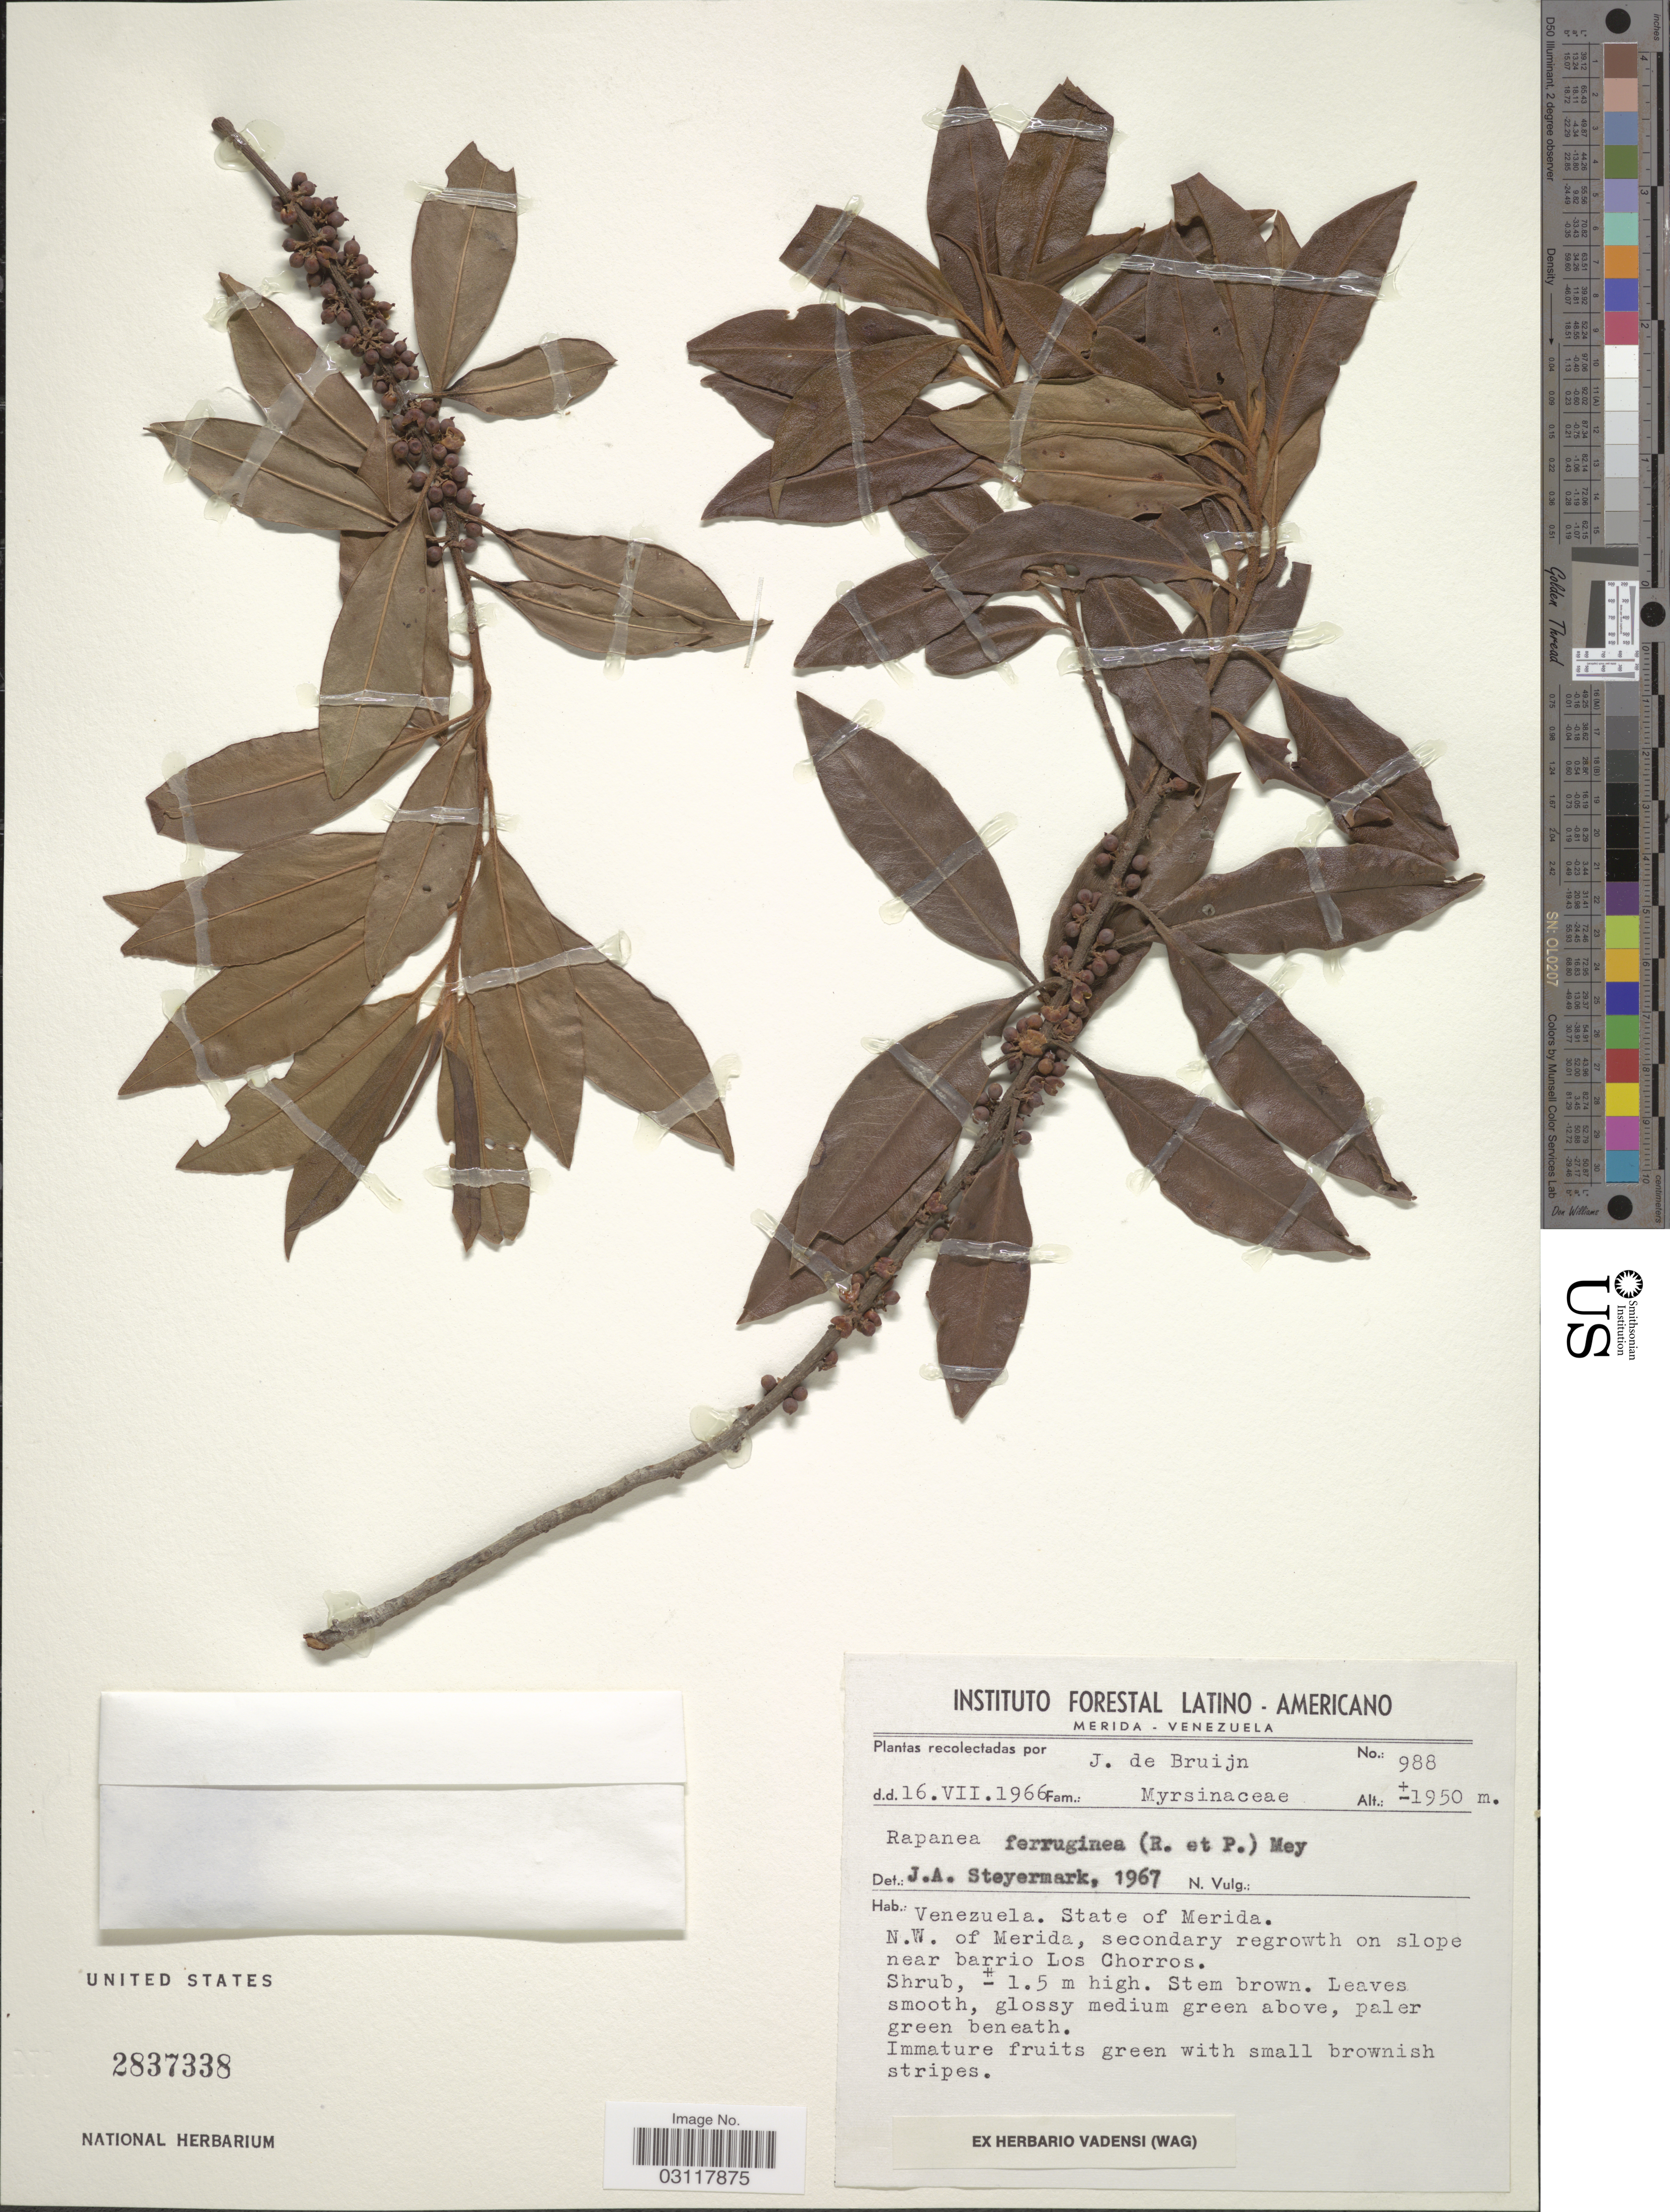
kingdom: Plantae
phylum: Tracheophyta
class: Magnoliopsida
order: Ericales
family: Primulaceae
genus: Rapanea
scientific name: Rapanea ferruginea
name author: (Ruiz & Pav.) Mez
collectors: J. Bruijn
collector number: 988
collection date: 1966-07-16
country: Venezuela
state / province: Mérida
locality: N.W. of Merida, secondary regrowth on slope near barrio Los Chorros.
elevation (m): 1950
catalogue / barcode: US 2837338